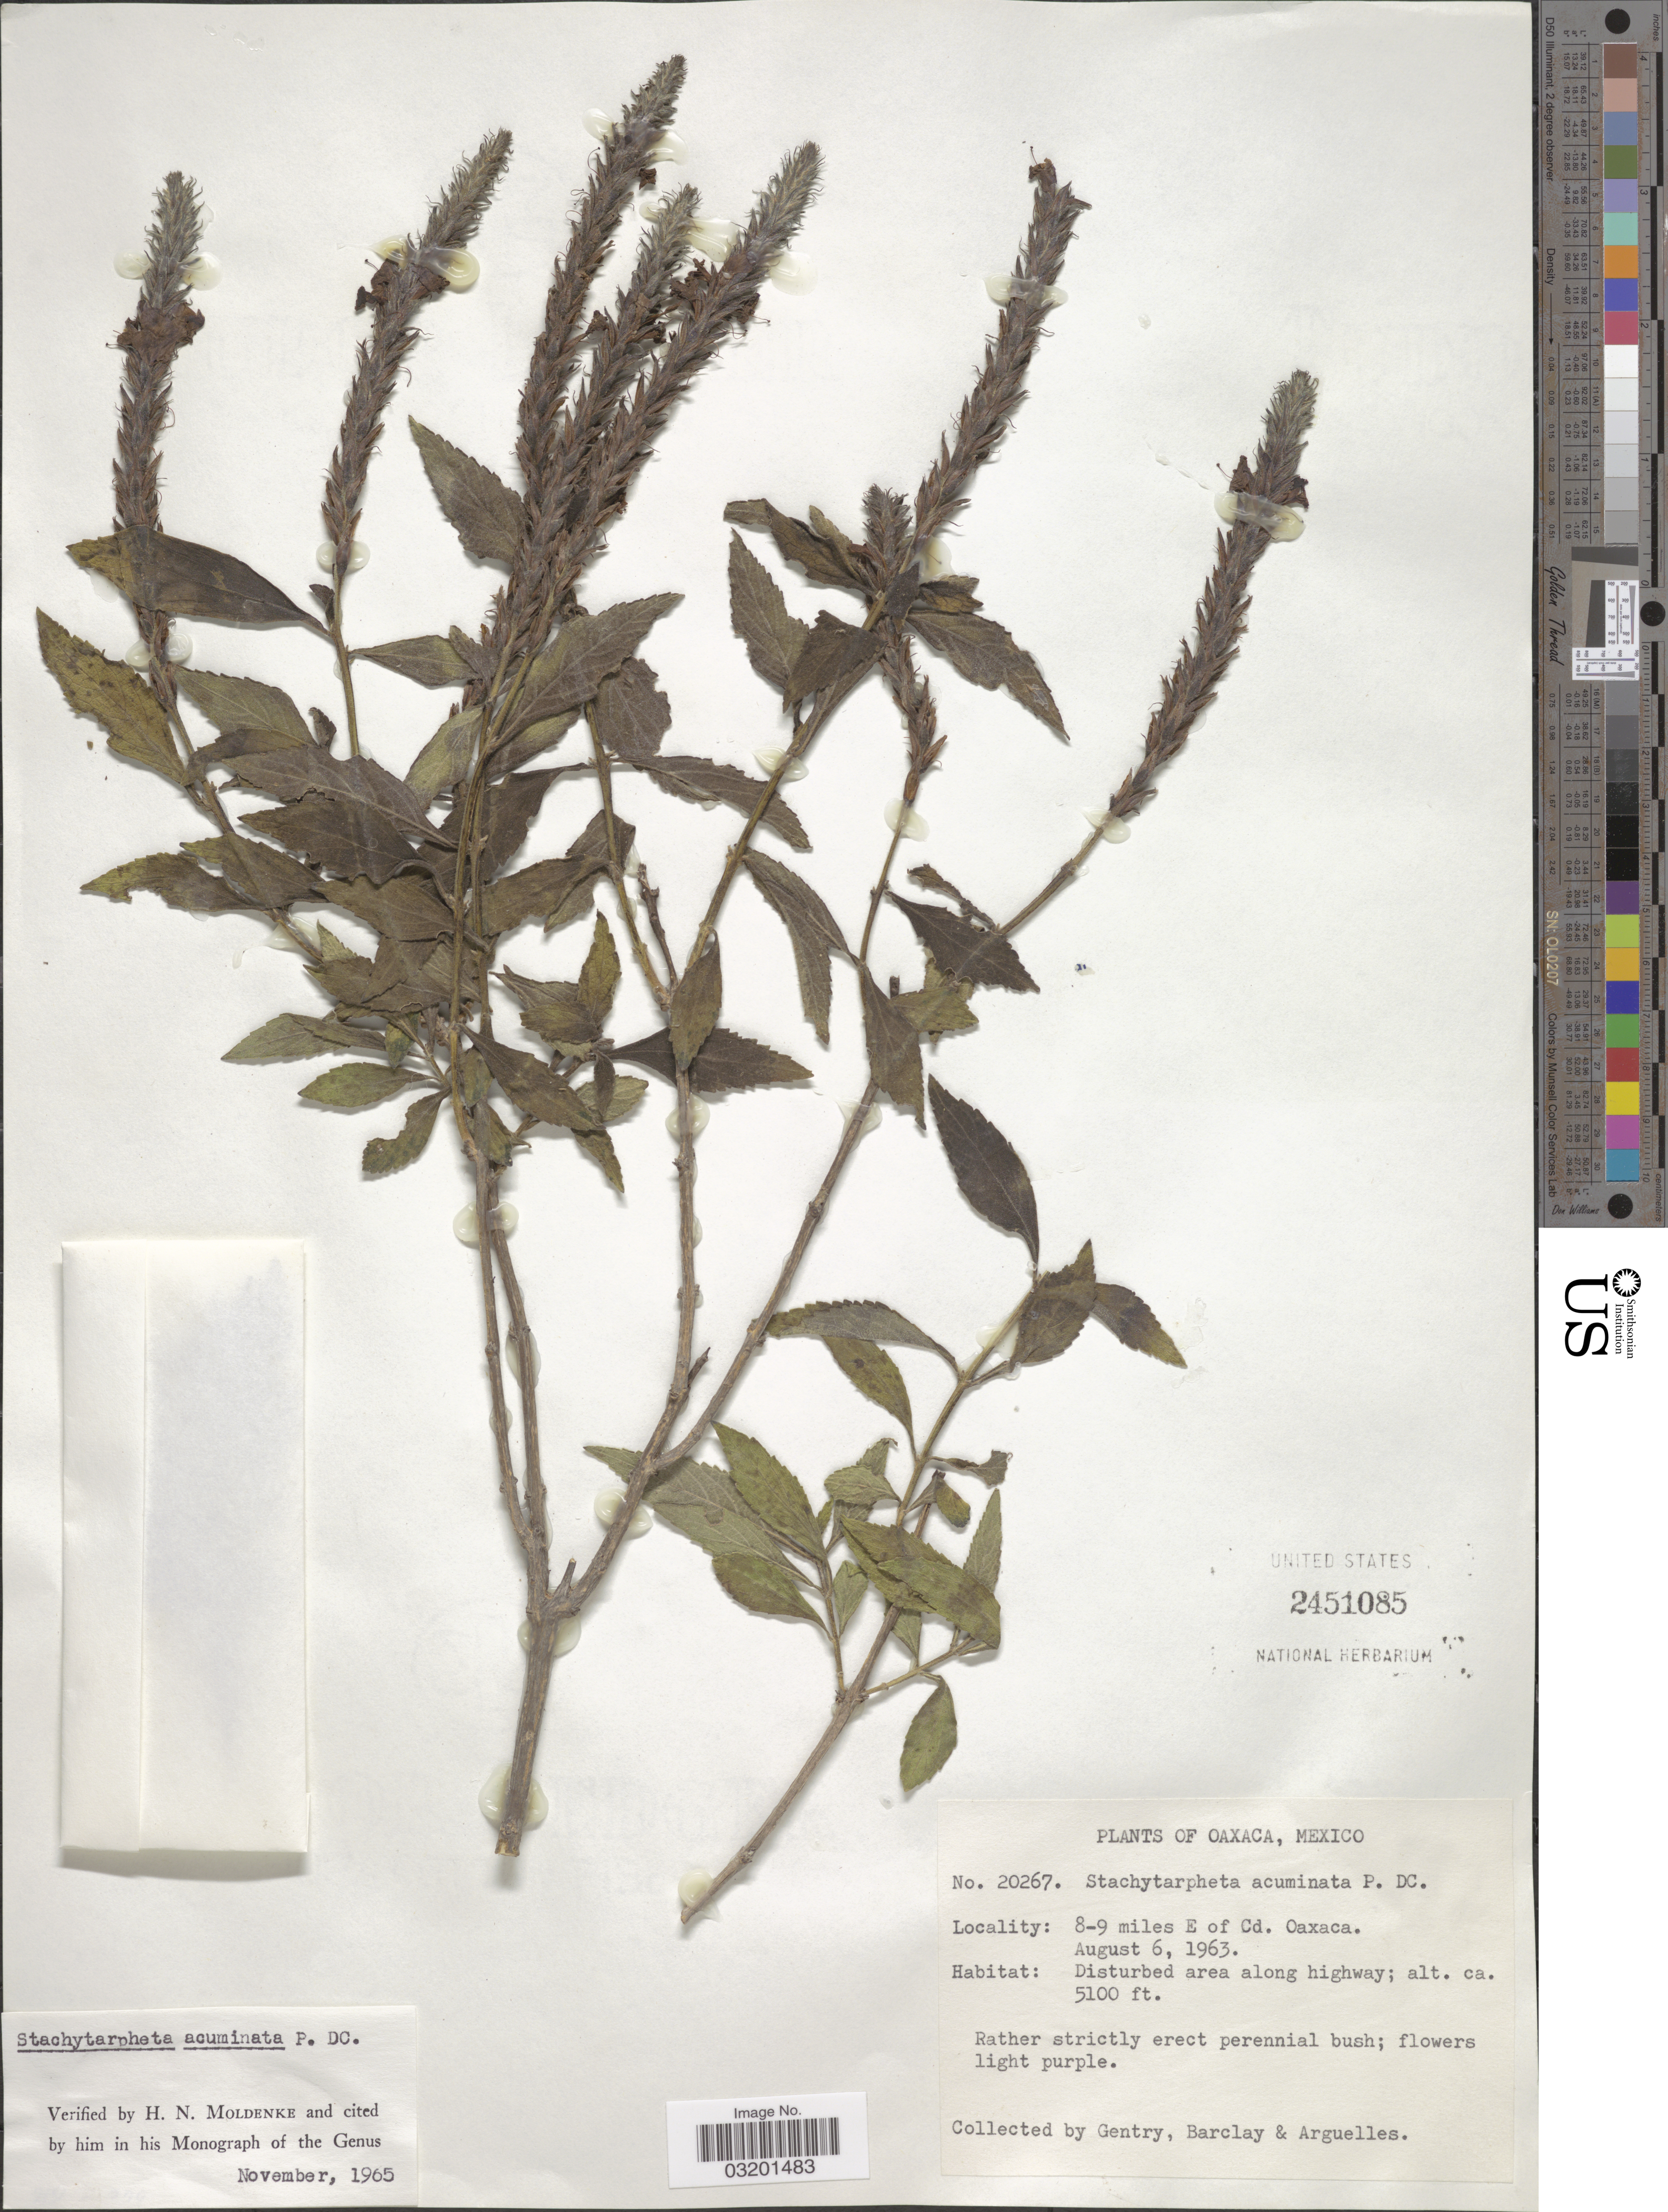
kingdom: Plantae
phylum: Tracheophyta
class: Magnoliopsida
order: Lamiales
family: Verbenaceae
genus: Stachytarpheta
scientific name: Stachytarpheta acuminata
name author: DC. ex Schauer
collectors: Gentry, --, -- Barclay & Arguelles, --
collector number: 20267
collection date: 1963-08-06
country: Mexico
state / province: Oaxaca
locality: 8-9 miles E of Cd. Oaxaca.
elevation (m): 1554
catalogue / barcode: US 2451085